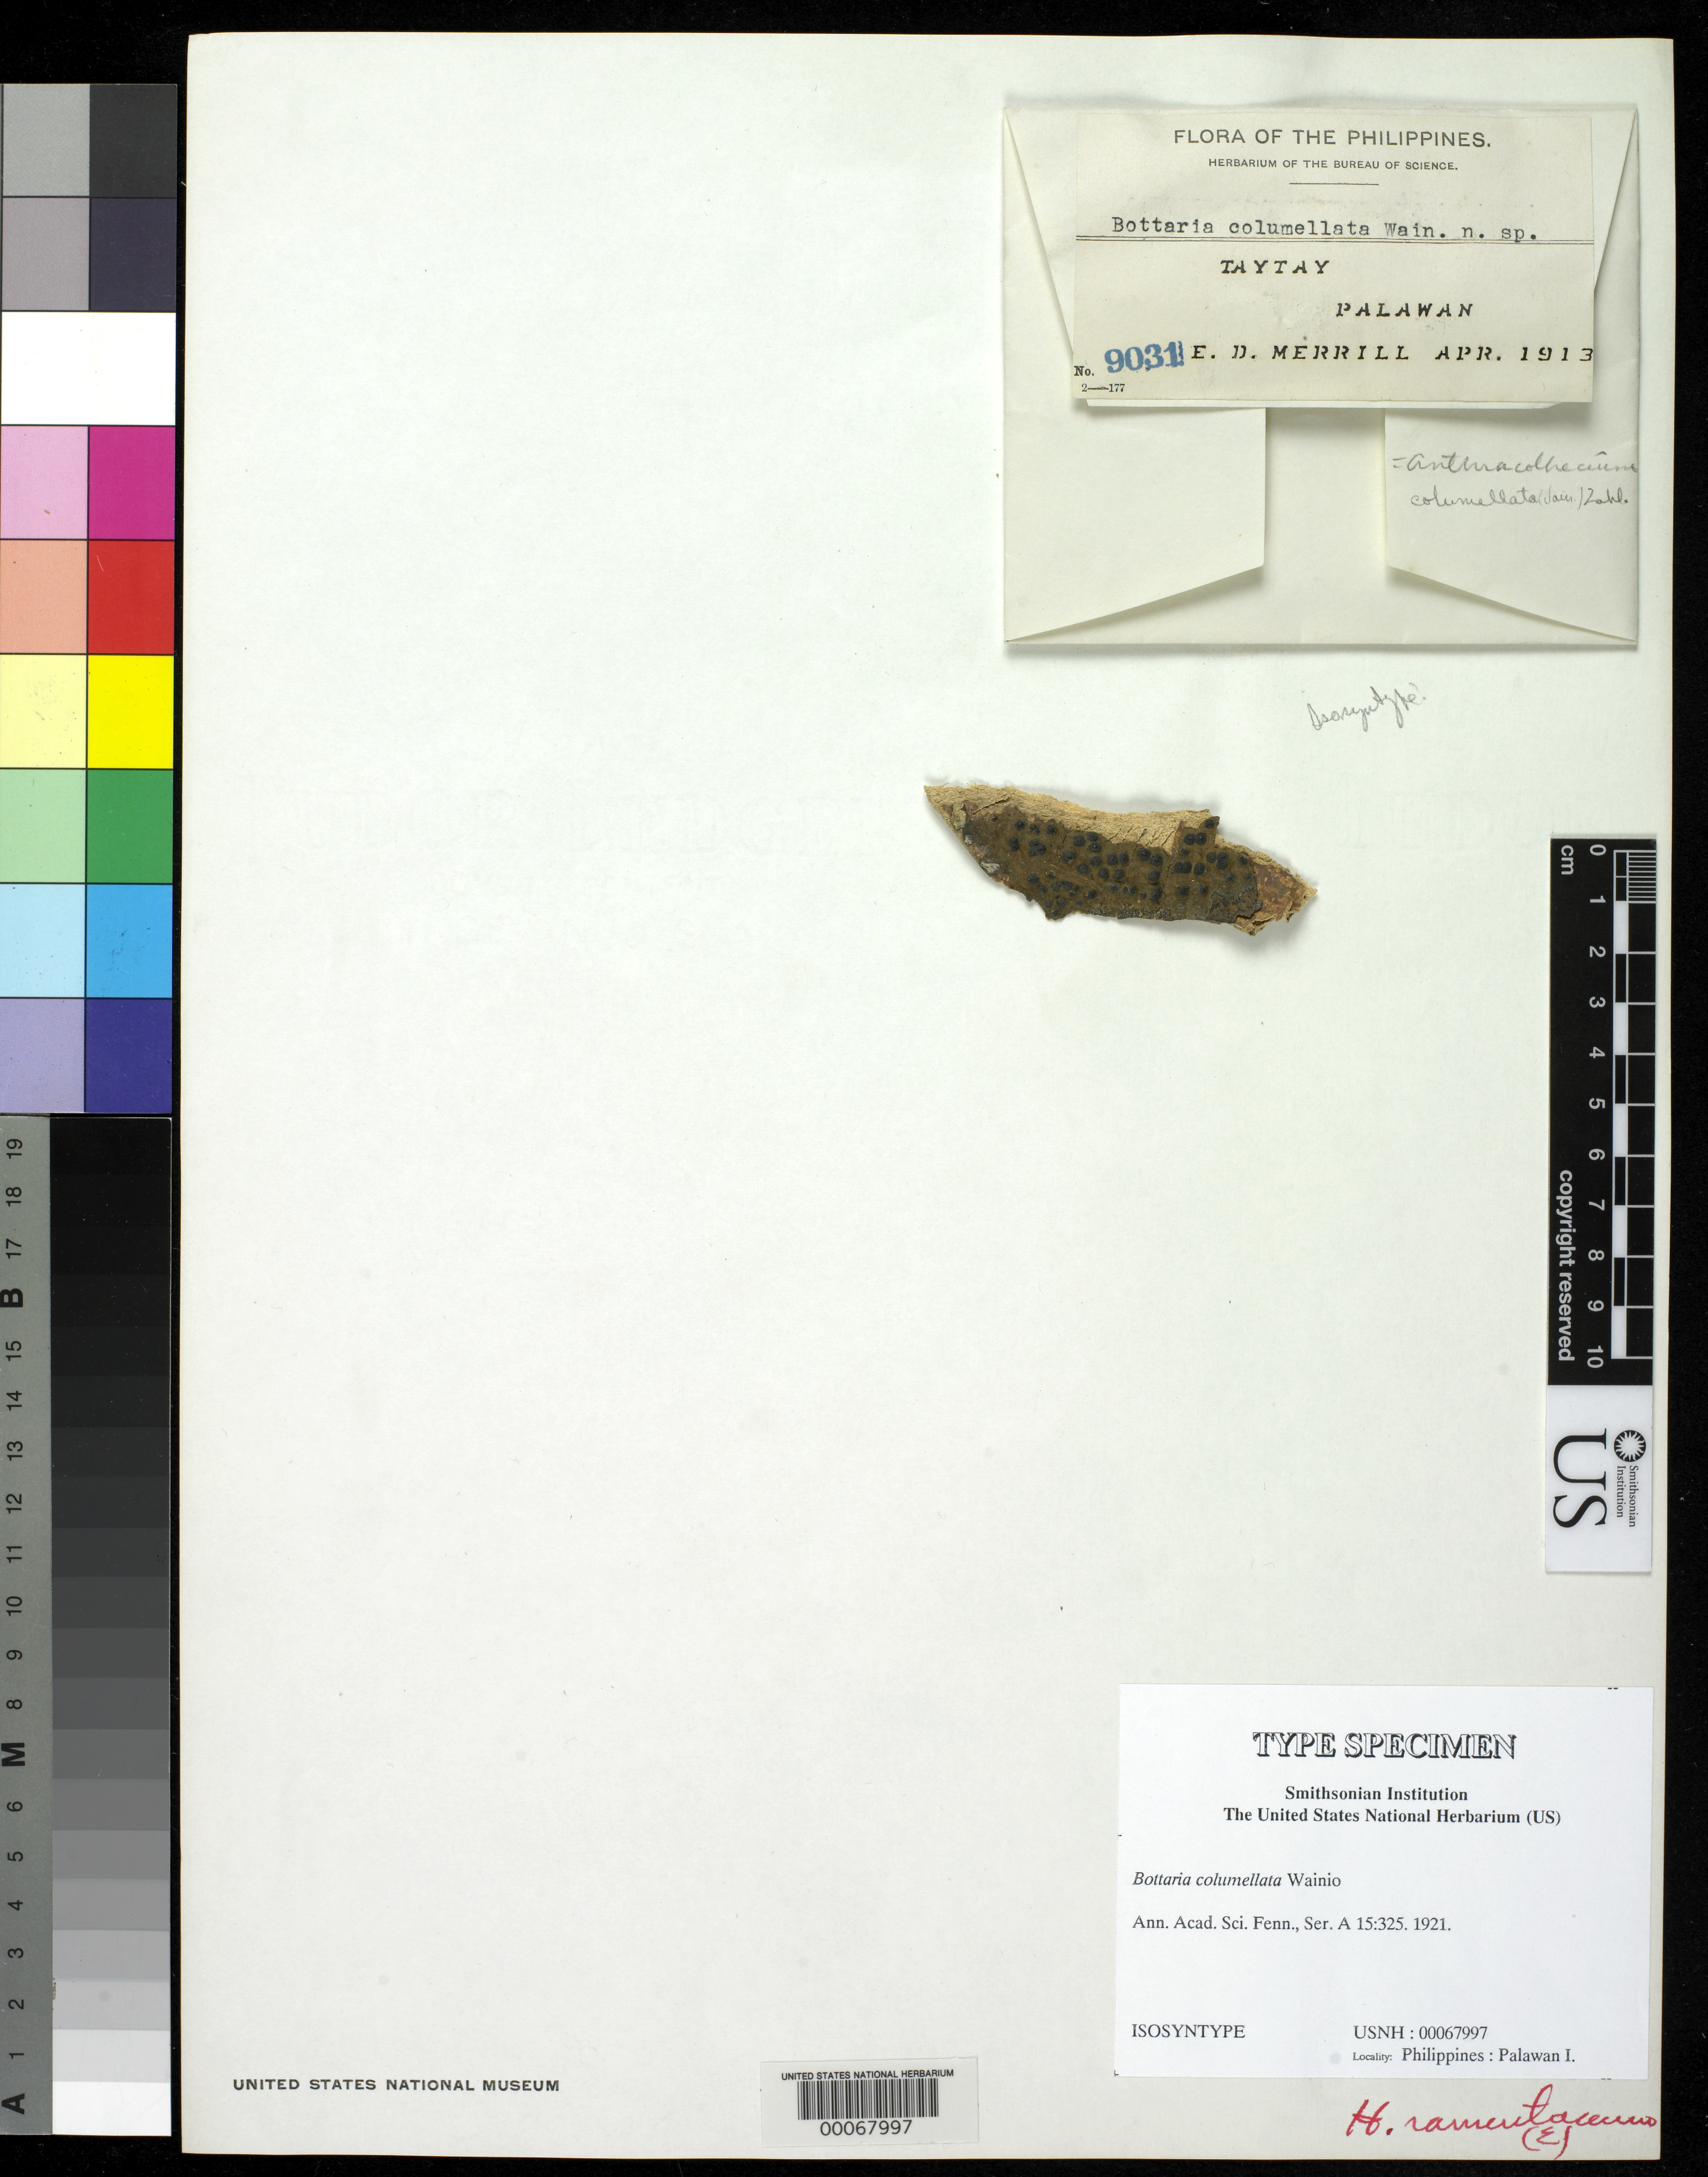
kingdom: Fungi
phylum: Ascomycota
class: Dothideomycetes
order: Pleosporales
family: Mycoporaceae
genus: Bottaria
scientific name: Bottaria columellata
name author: Vain.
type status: Isosyntype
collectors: E. D. Merrill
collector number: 9031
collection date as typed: Apr 1913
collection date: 1913-04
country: Philippines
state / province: Mimaropa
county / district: Palawan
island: Palawan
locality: Taytay.